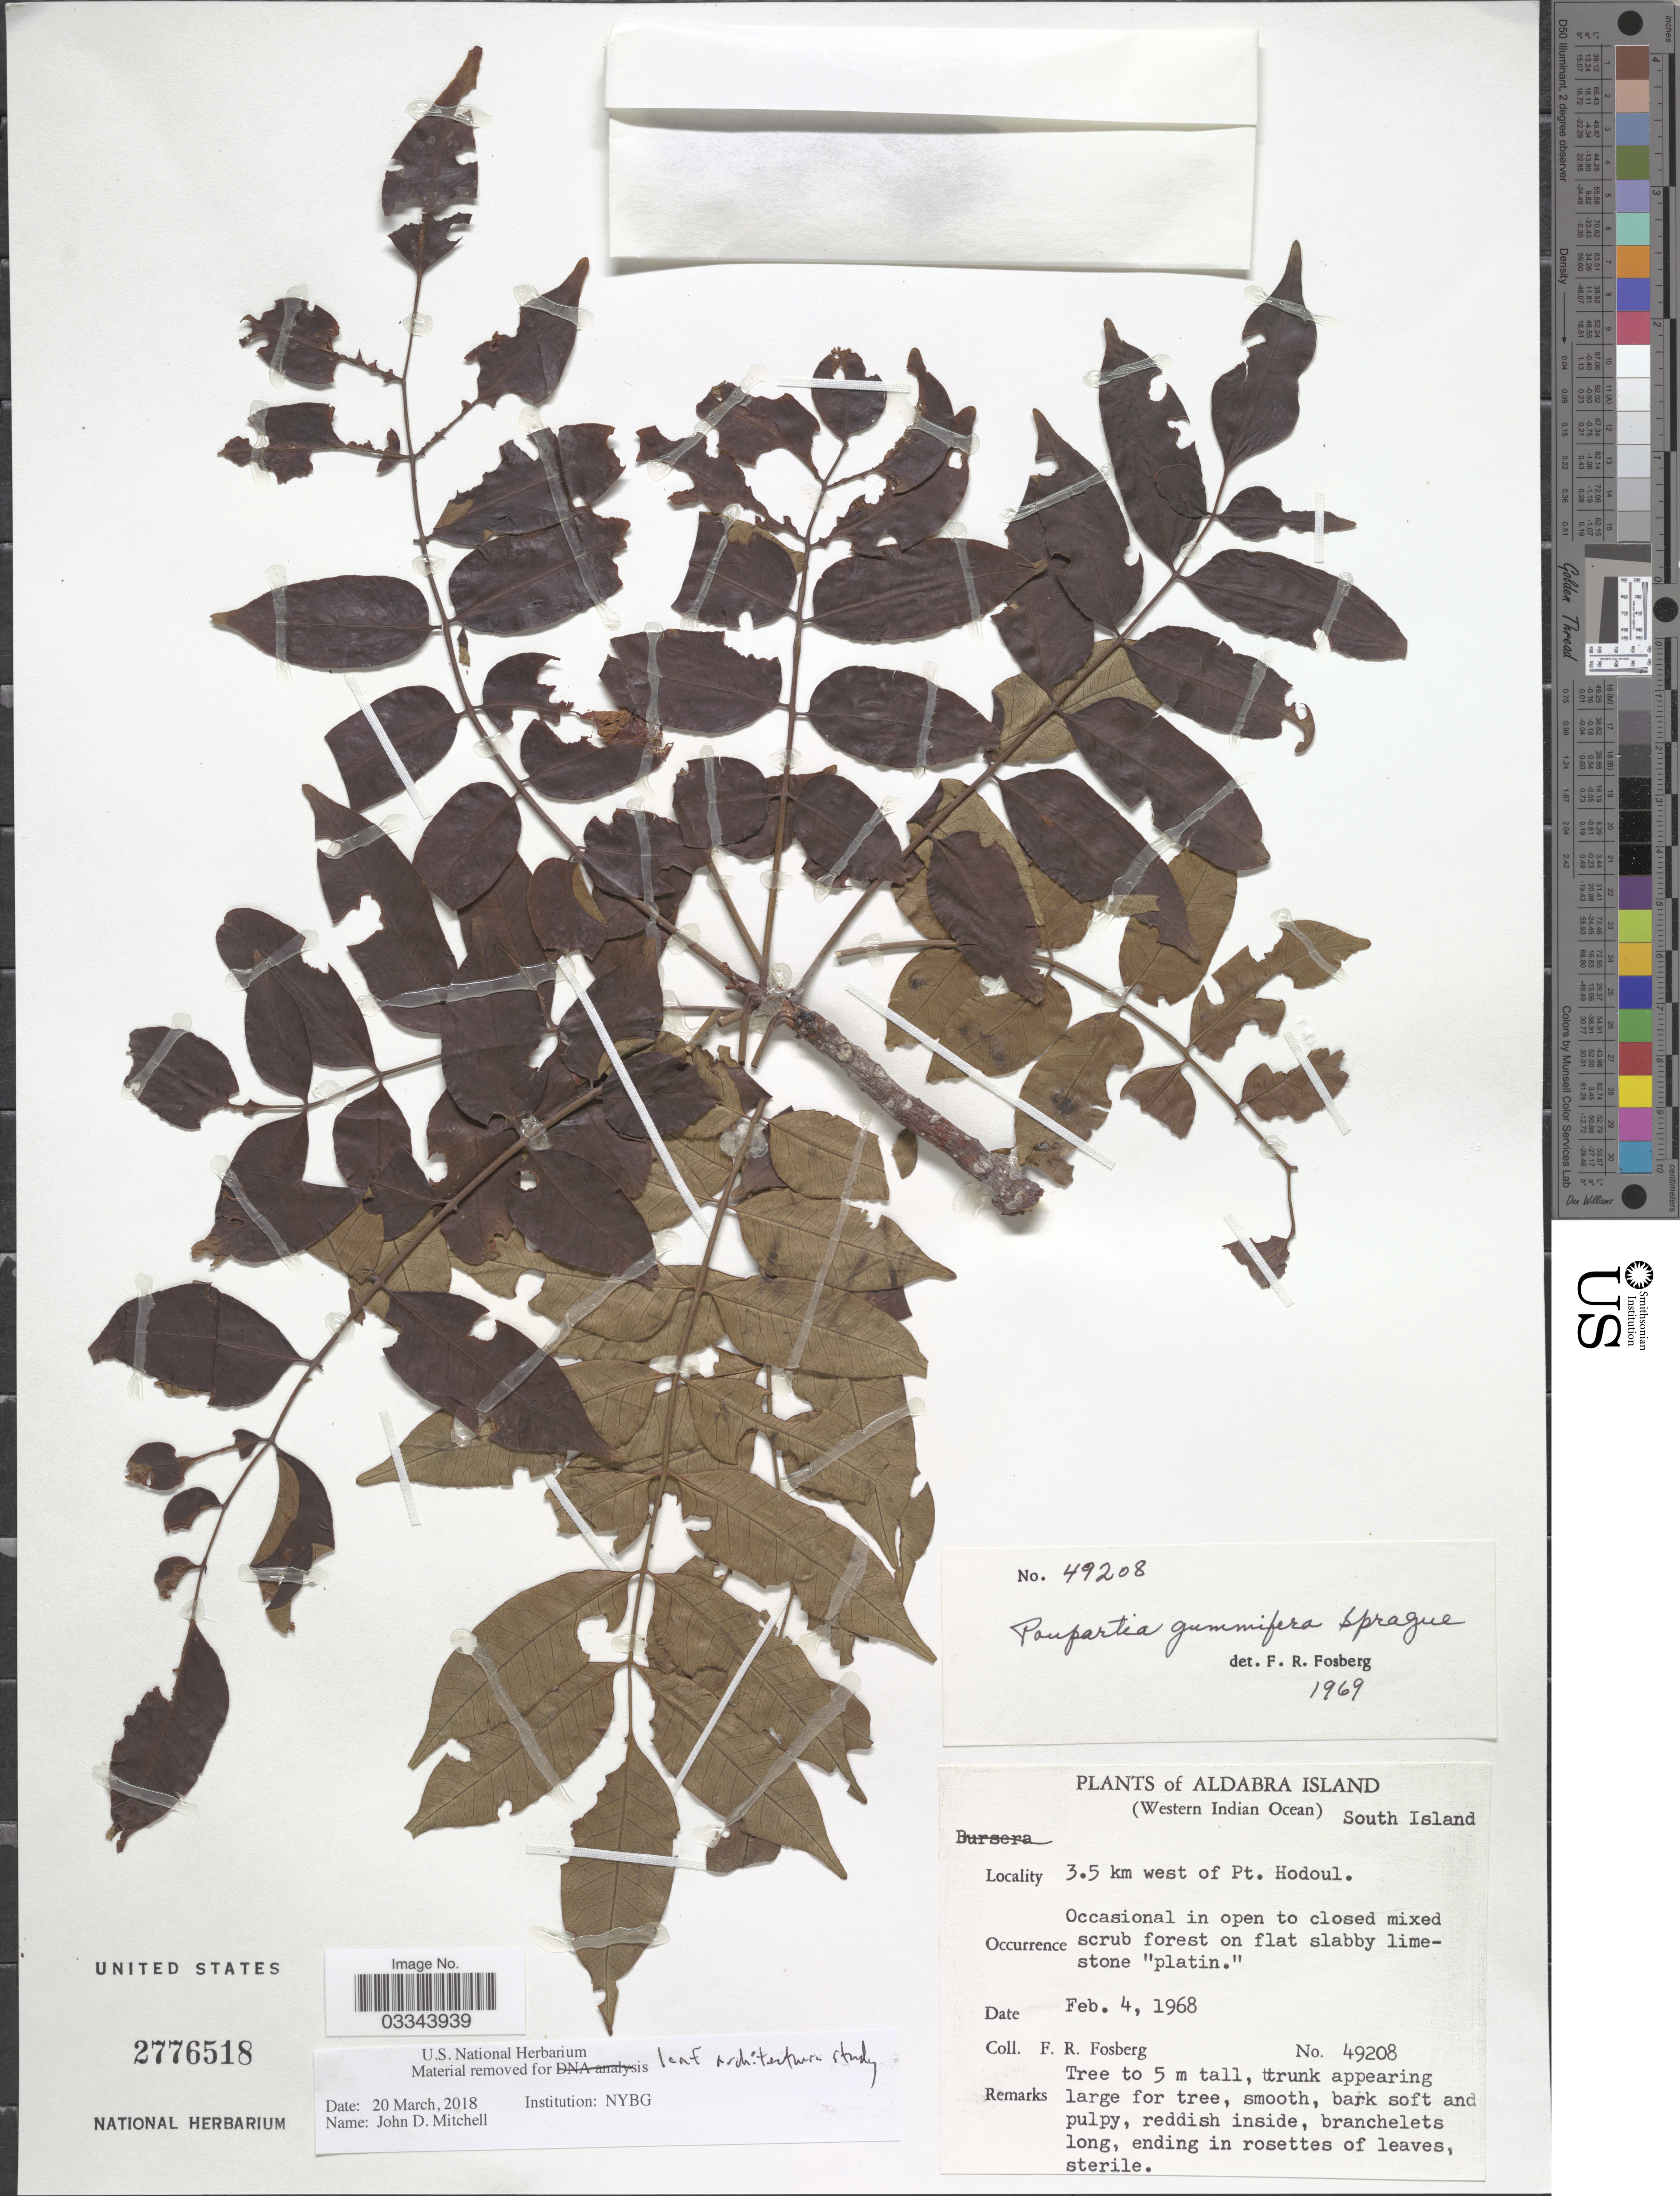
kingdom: Plantae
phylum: Tracheophyta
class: Magnoliopsida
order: Sapindales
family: Anacardiaceae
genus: Operculicarya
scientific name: Operculicarya gummifera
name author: (Sprague) Capuron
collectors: F. R. Fosberg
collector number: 49208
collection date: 1968-02-04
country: Seychelles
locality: Aldabra Island (Western Indian Ocean) South Island, 3.5 km west of Pt. Hodoul.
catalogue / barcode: US 2776518